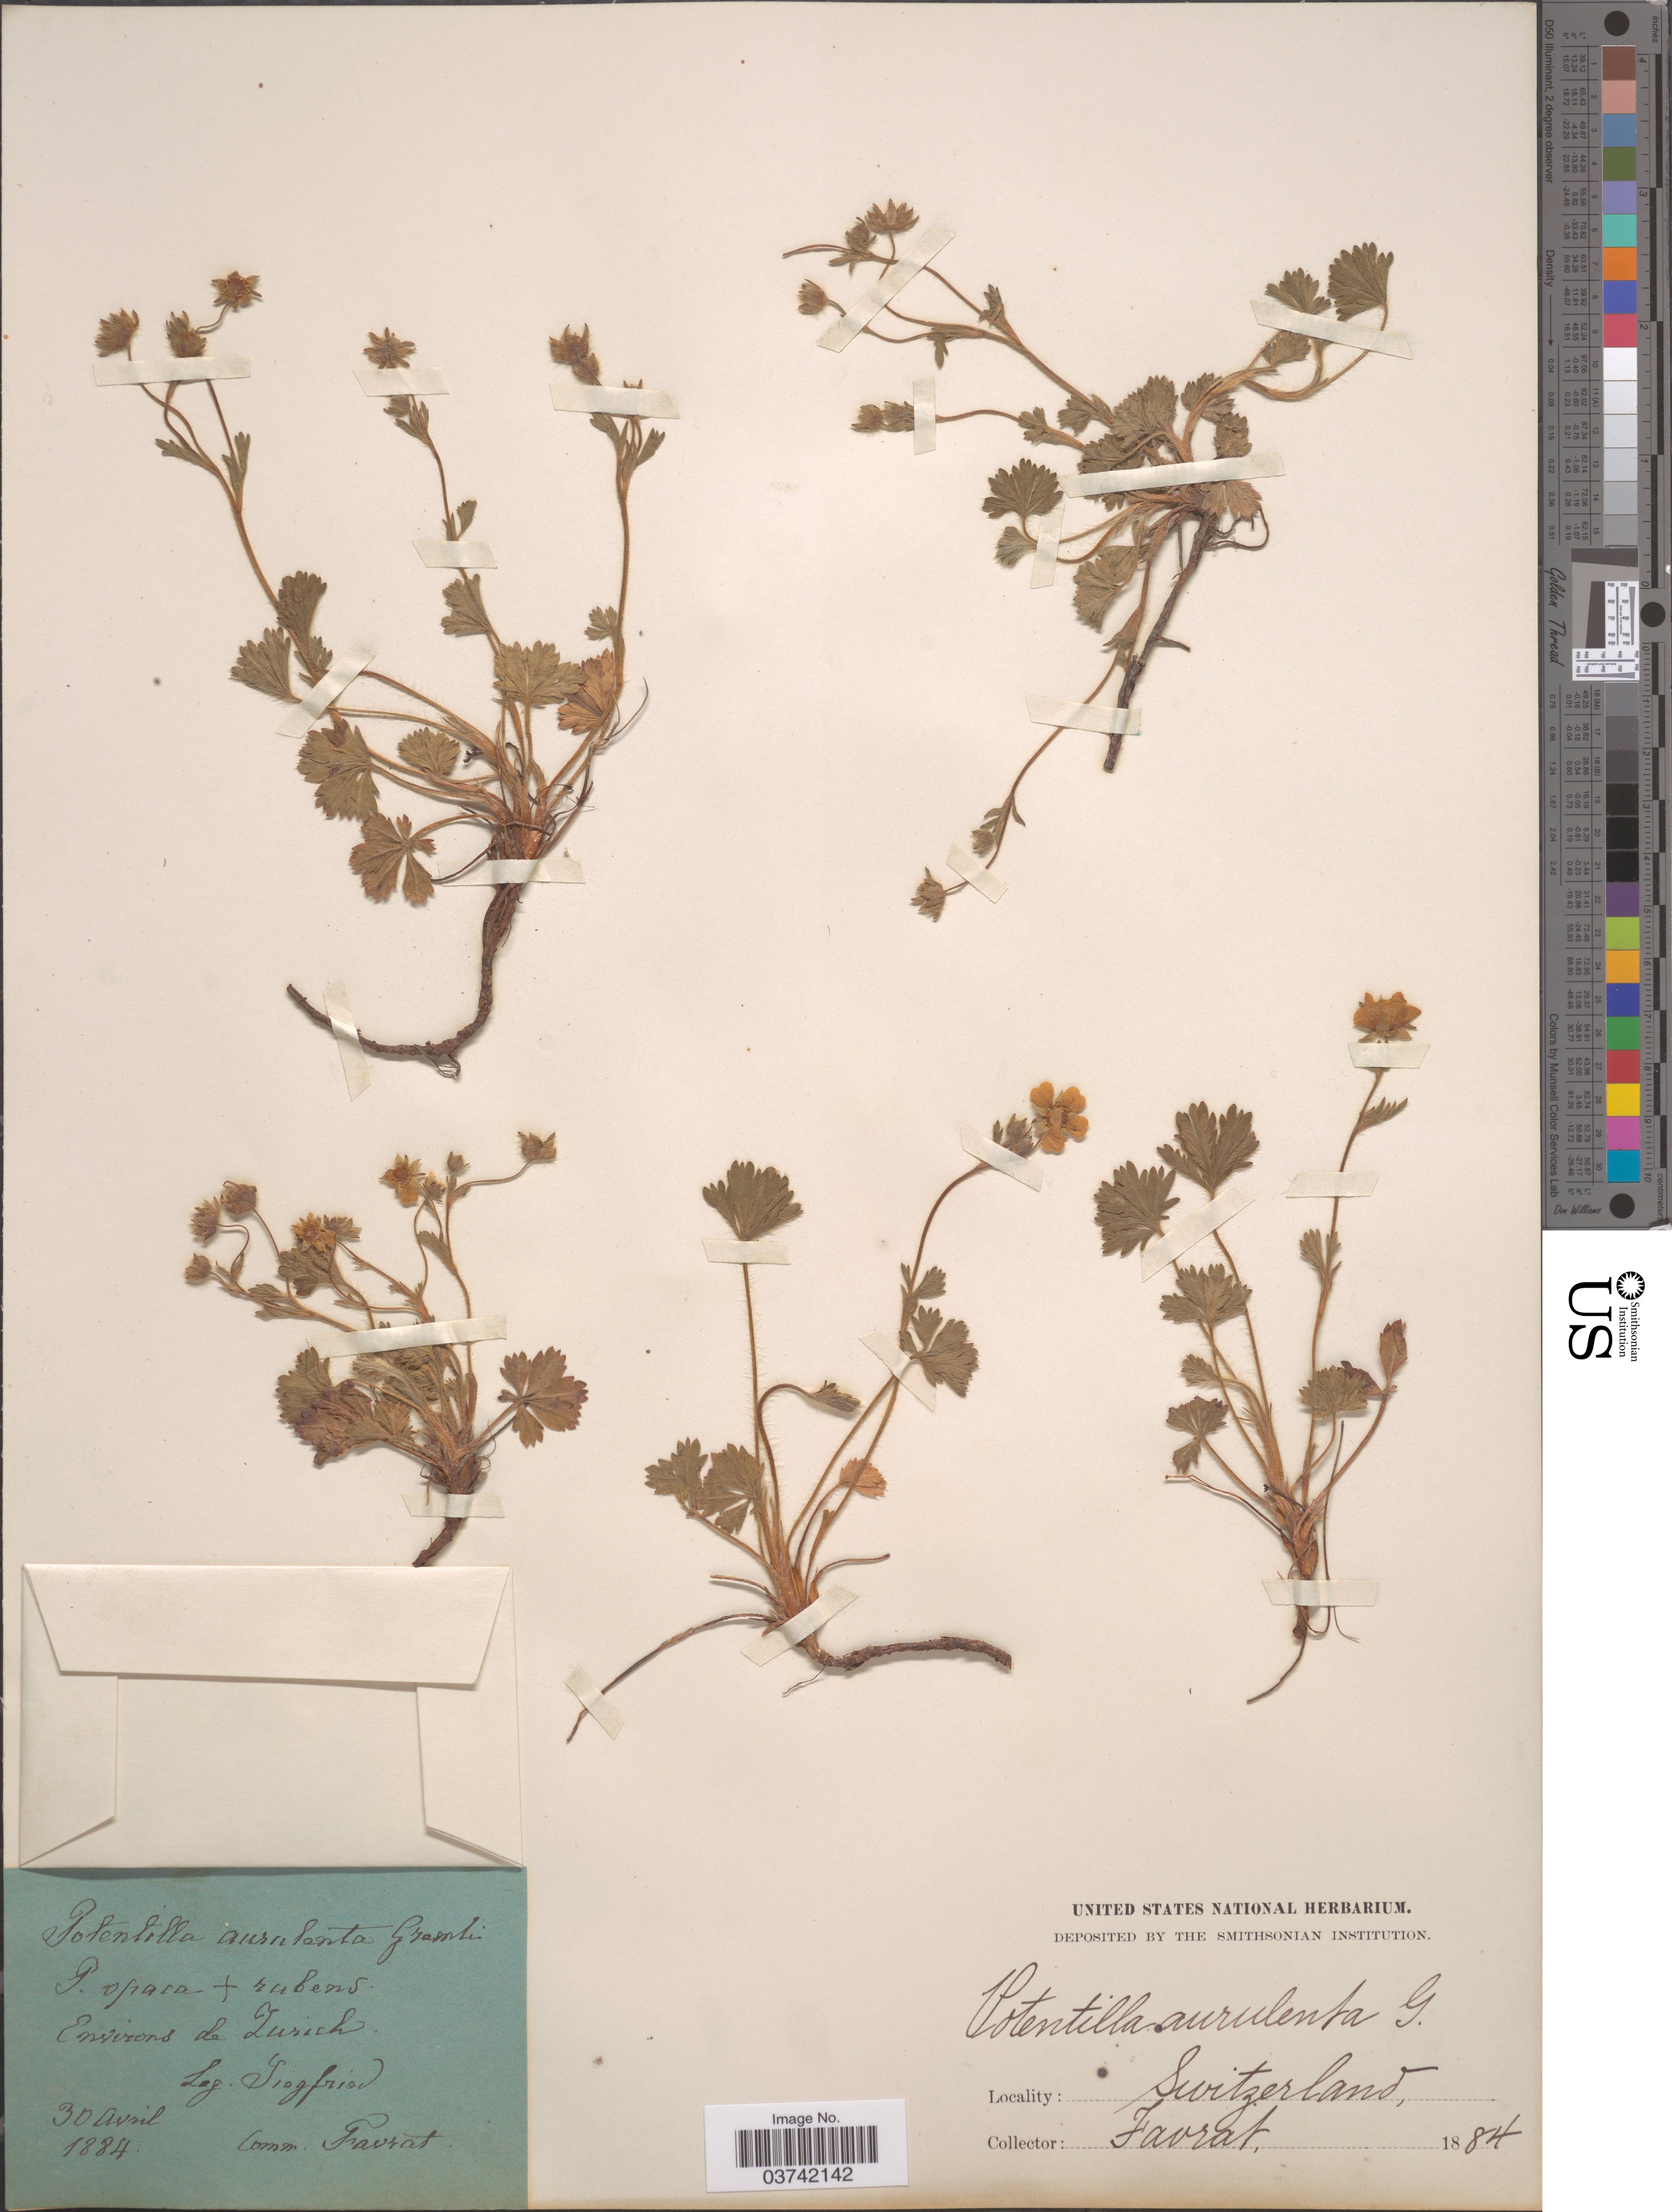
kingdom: Plantae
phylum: Tracheophyta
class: Magnoliopsida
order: Rosales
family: Rosaceae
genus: Potentilla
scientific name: Potentilla aurulenta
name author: Gremli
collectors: Siegfried & L. Favrat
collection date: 1884-04-30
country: Switzerland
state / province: Zurich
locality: Environs de Zurich.